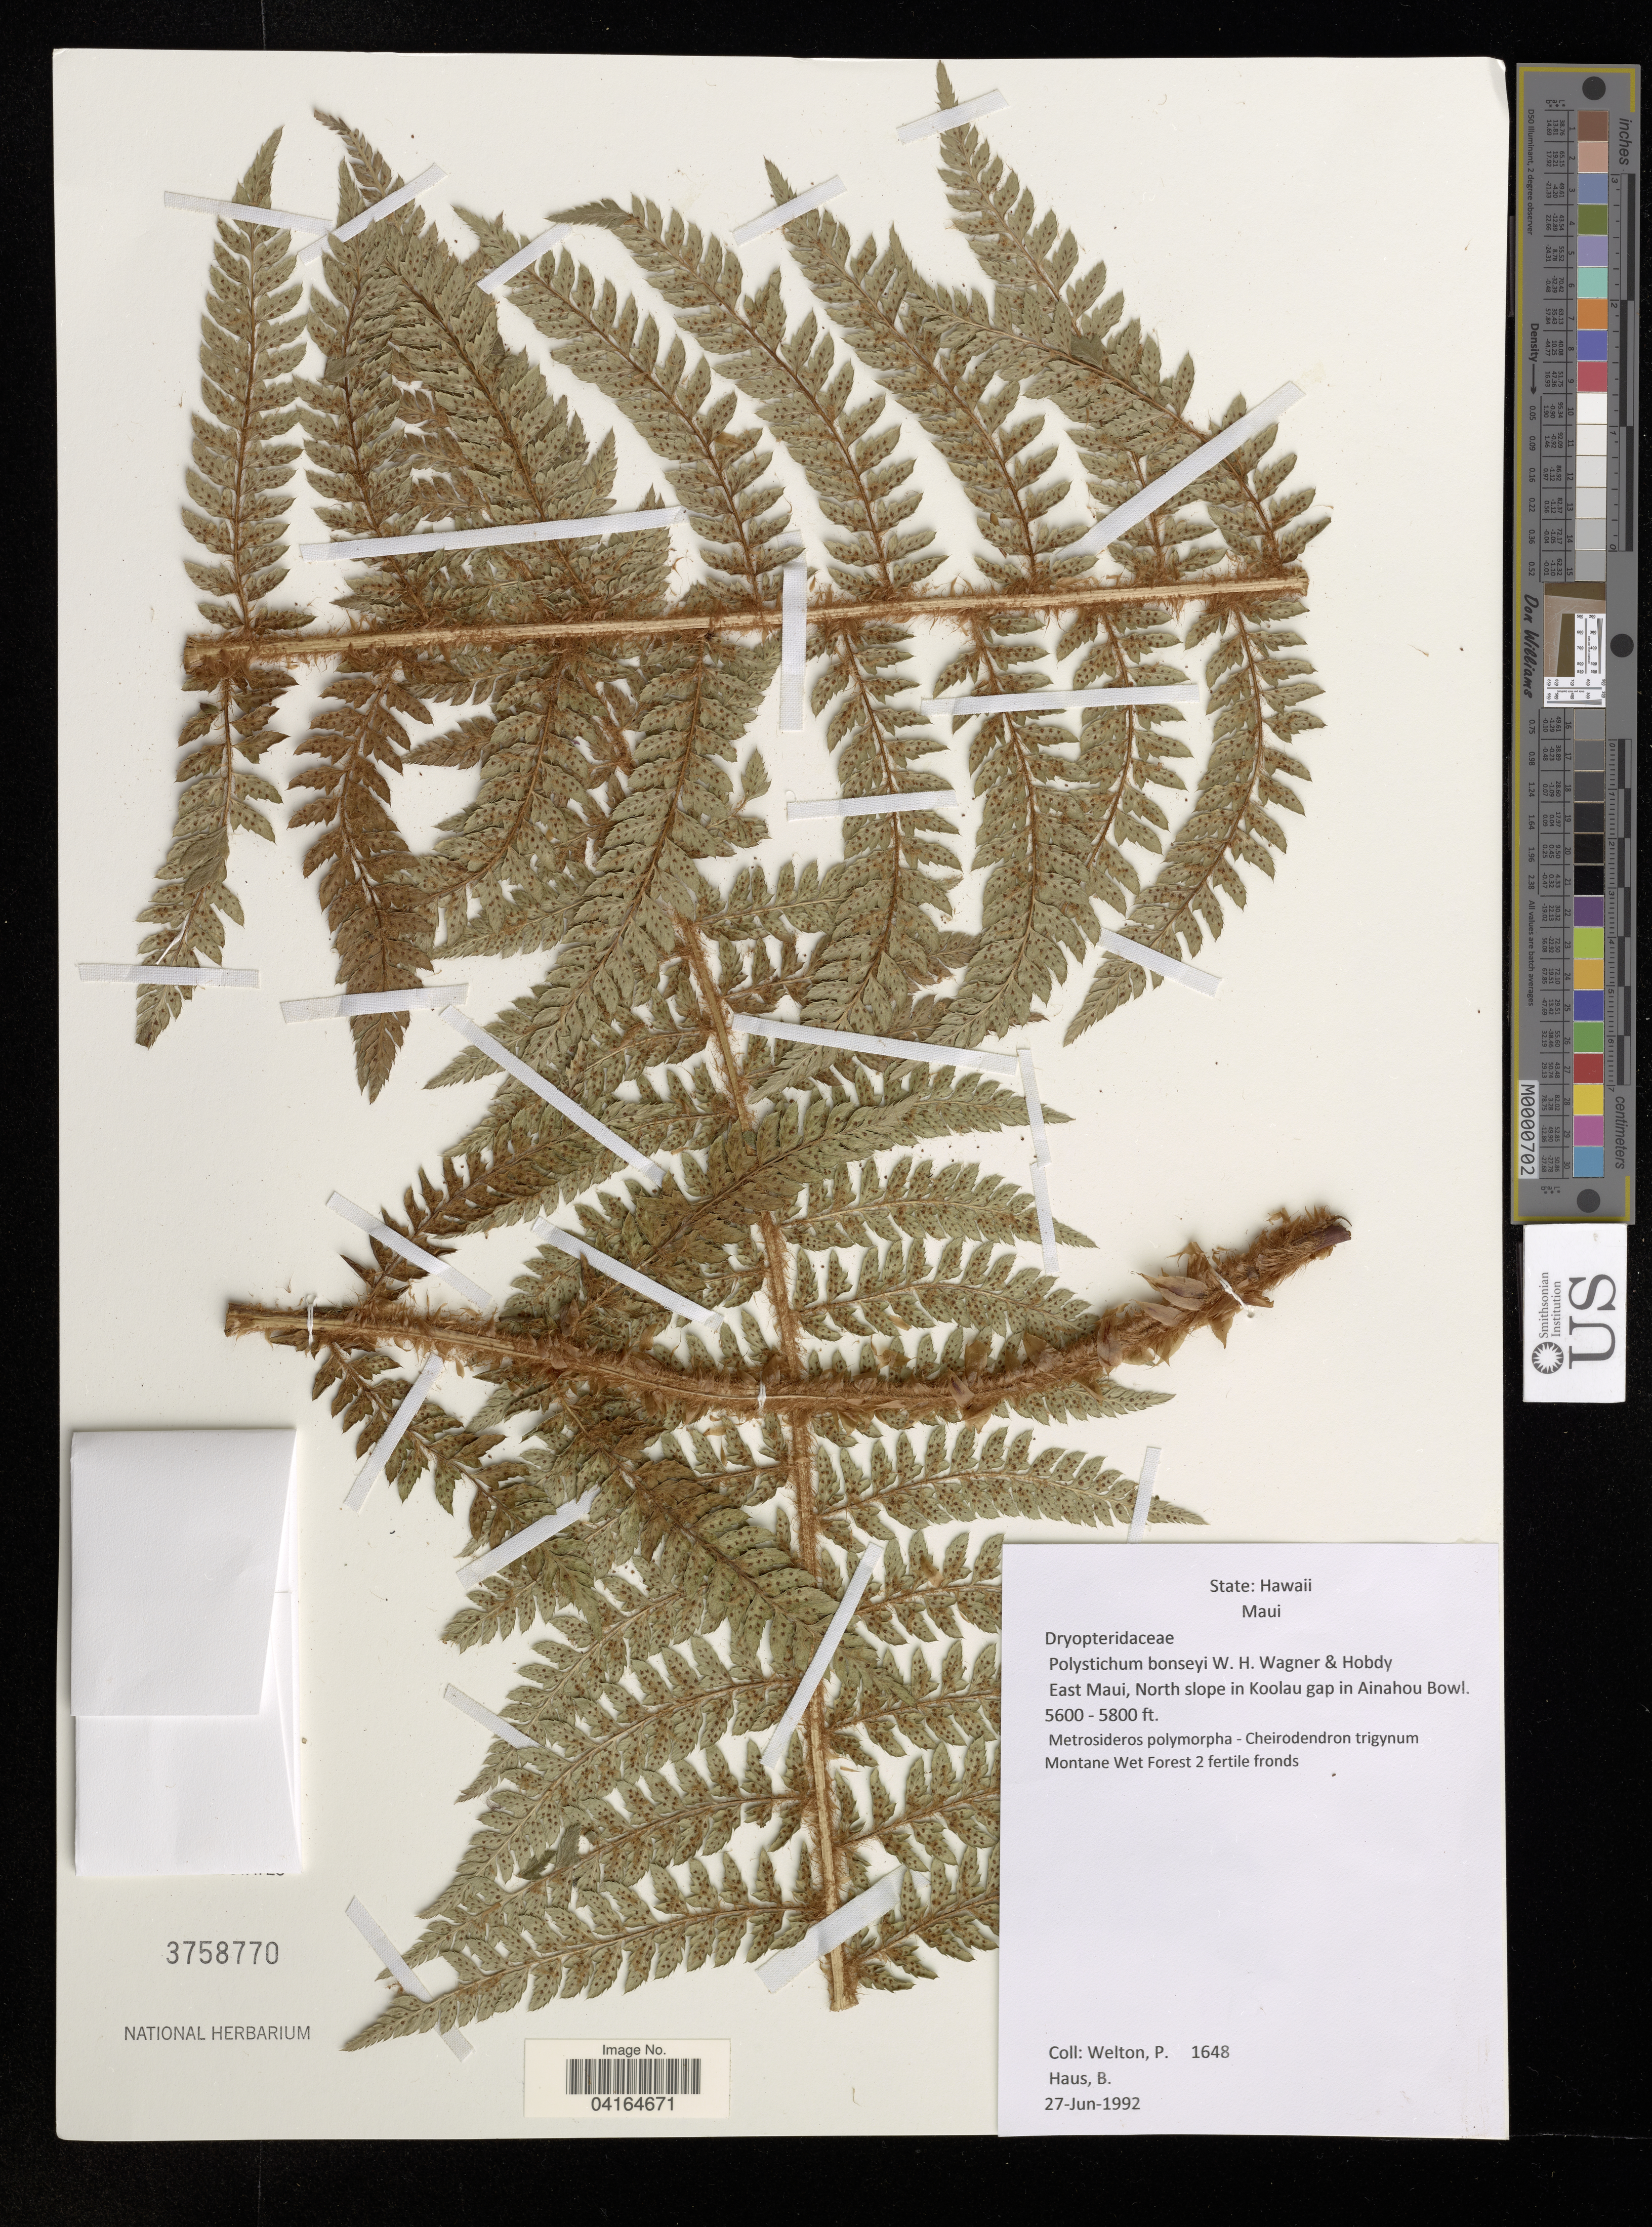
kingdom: Plantae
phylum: Tracheophyta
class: Polypodiopsida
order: Polypodiales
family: Dryopteridaceae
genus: Polystichum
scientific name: Polystichum bonseyi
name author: W.H. Wagner & Hobdy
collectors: P. Welton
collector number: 1648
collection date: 1992-06-27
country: United States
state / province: Hawaii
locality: Maui. East Maui, North slope in Koolau gap in Ainahou Bowl.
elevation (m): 1707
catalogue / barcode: US 3758770